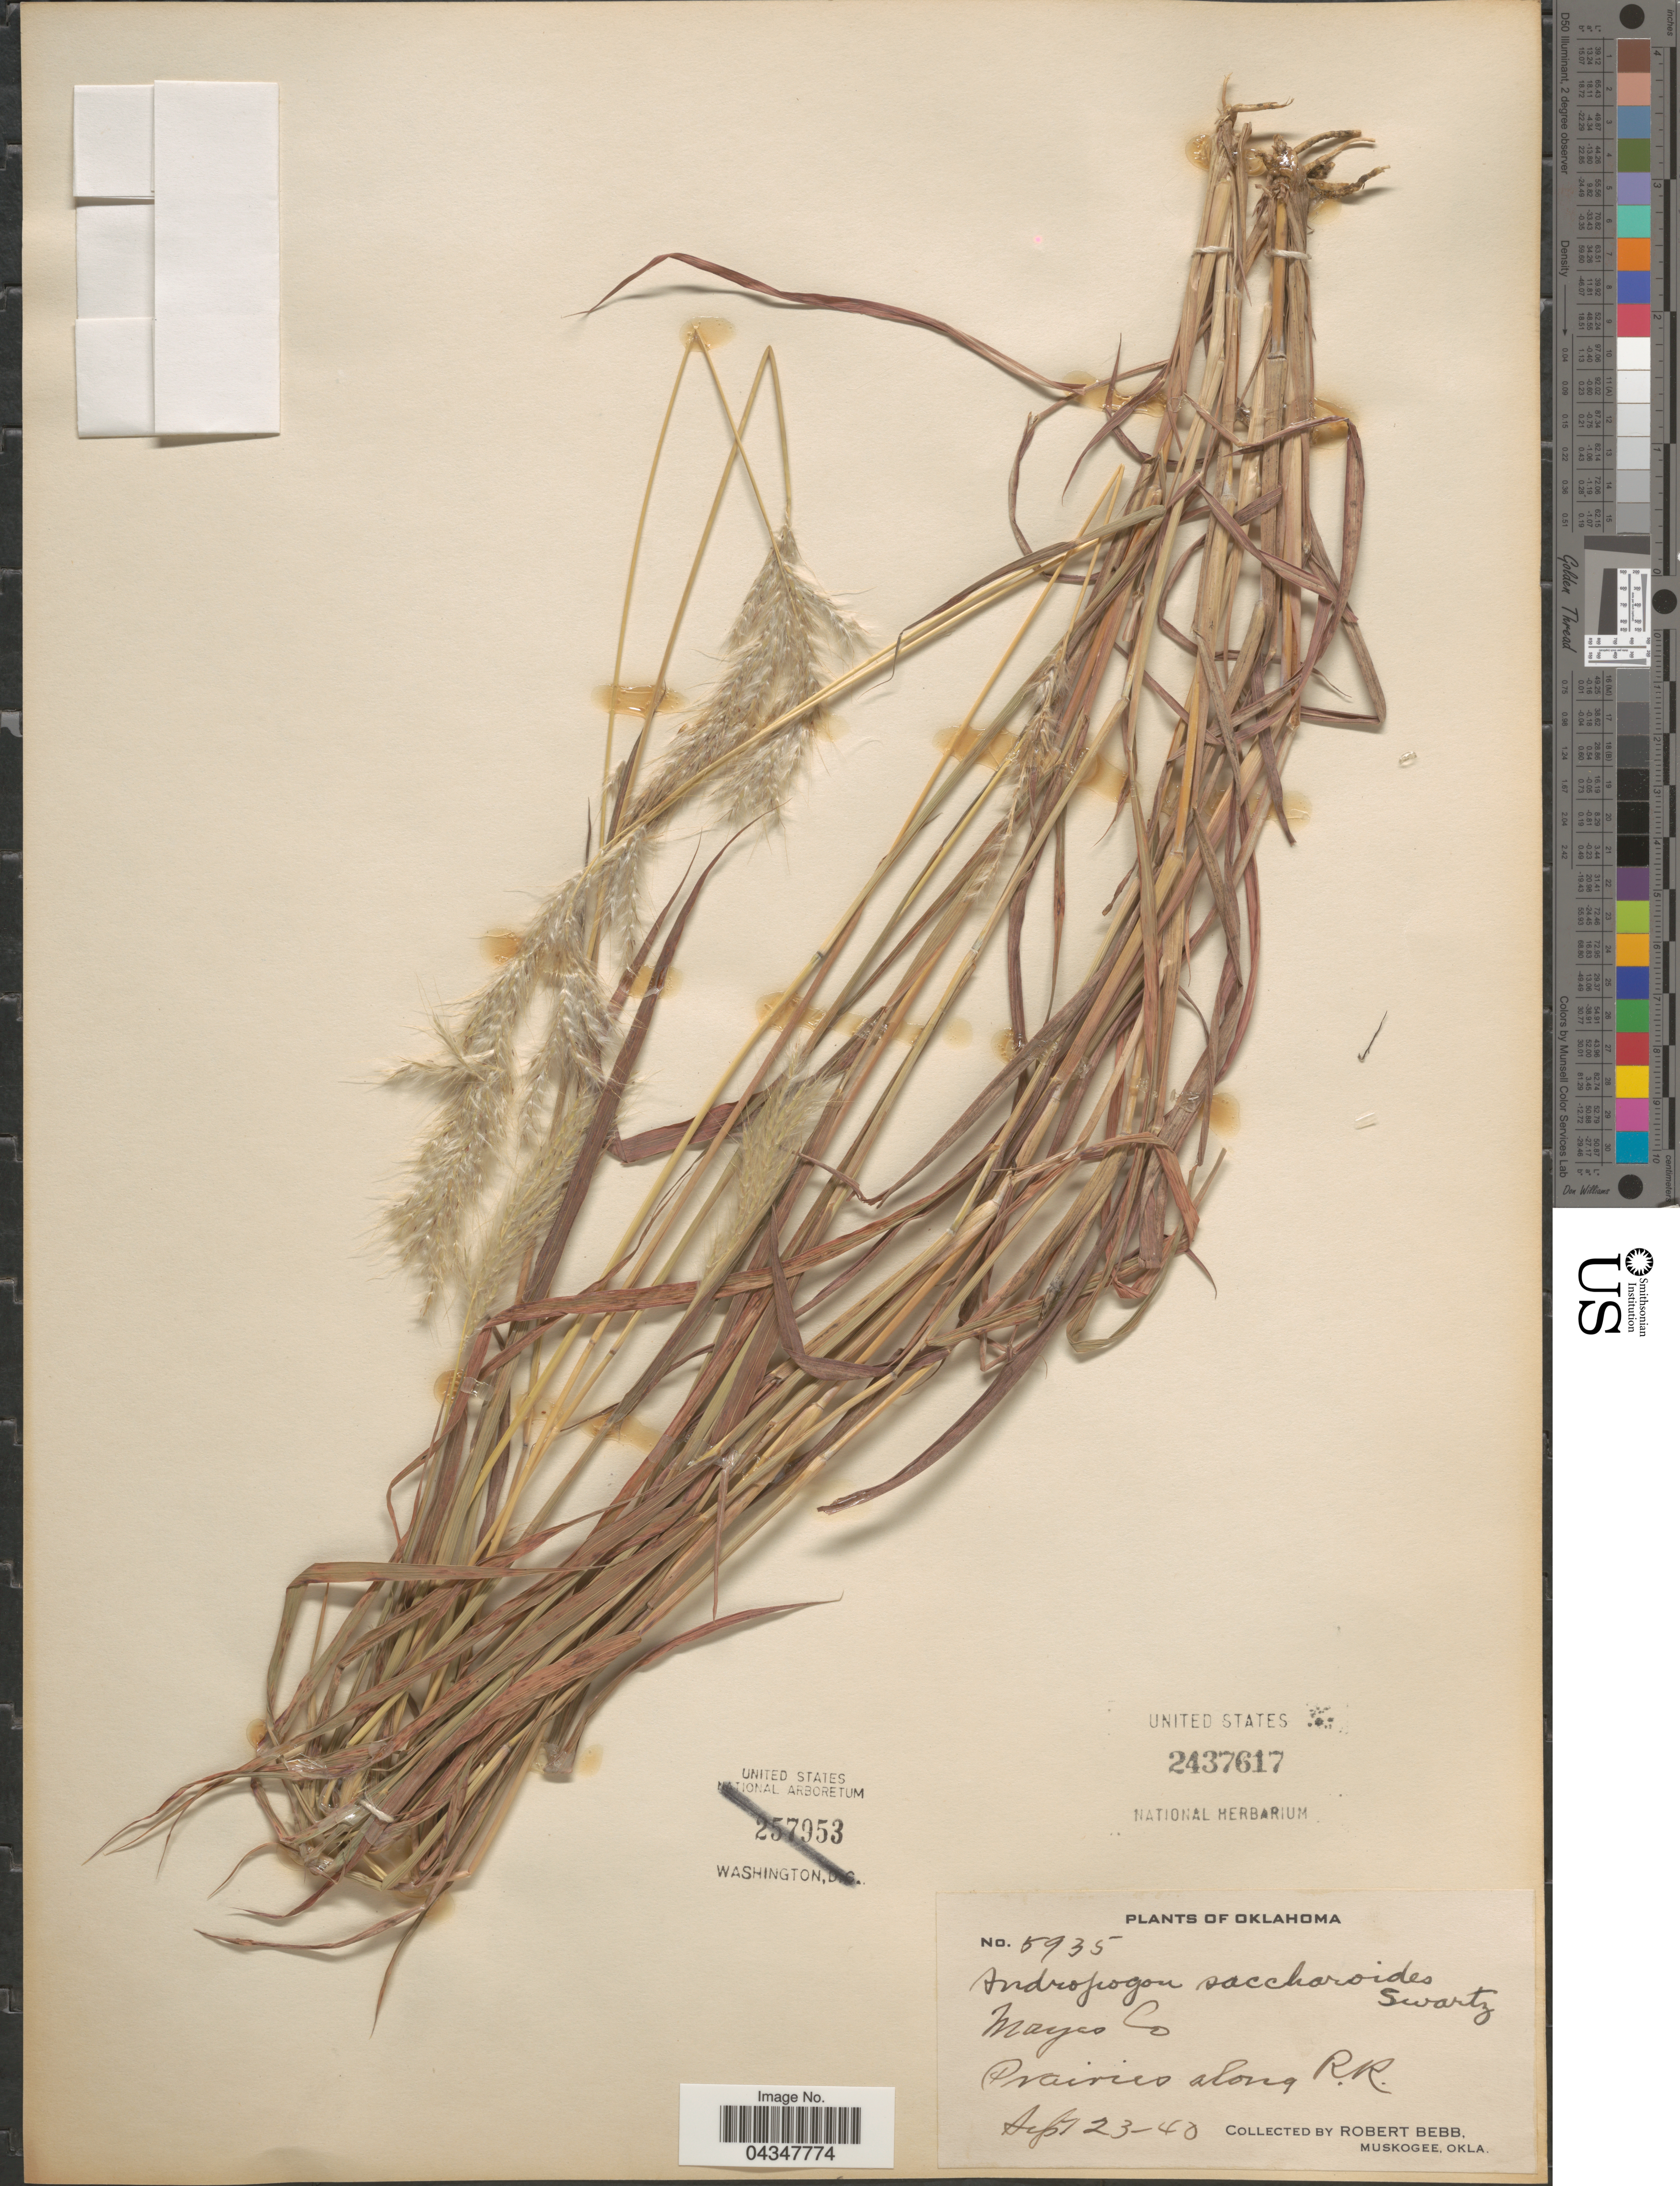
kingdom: Plantae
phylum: Tracheophyta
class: Liliopsida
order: Poales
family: Poaceae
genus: Bothriochloa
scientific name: Bothriochloa saccharoides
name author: (Sw.) Rydb.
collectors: R. Bebb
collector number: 5935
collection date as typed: Transcribed d/m/y: 23/9/40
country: United States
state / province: Oklahoma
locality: Mayes Co. Prairies along R.R.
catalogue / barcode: US 2437617